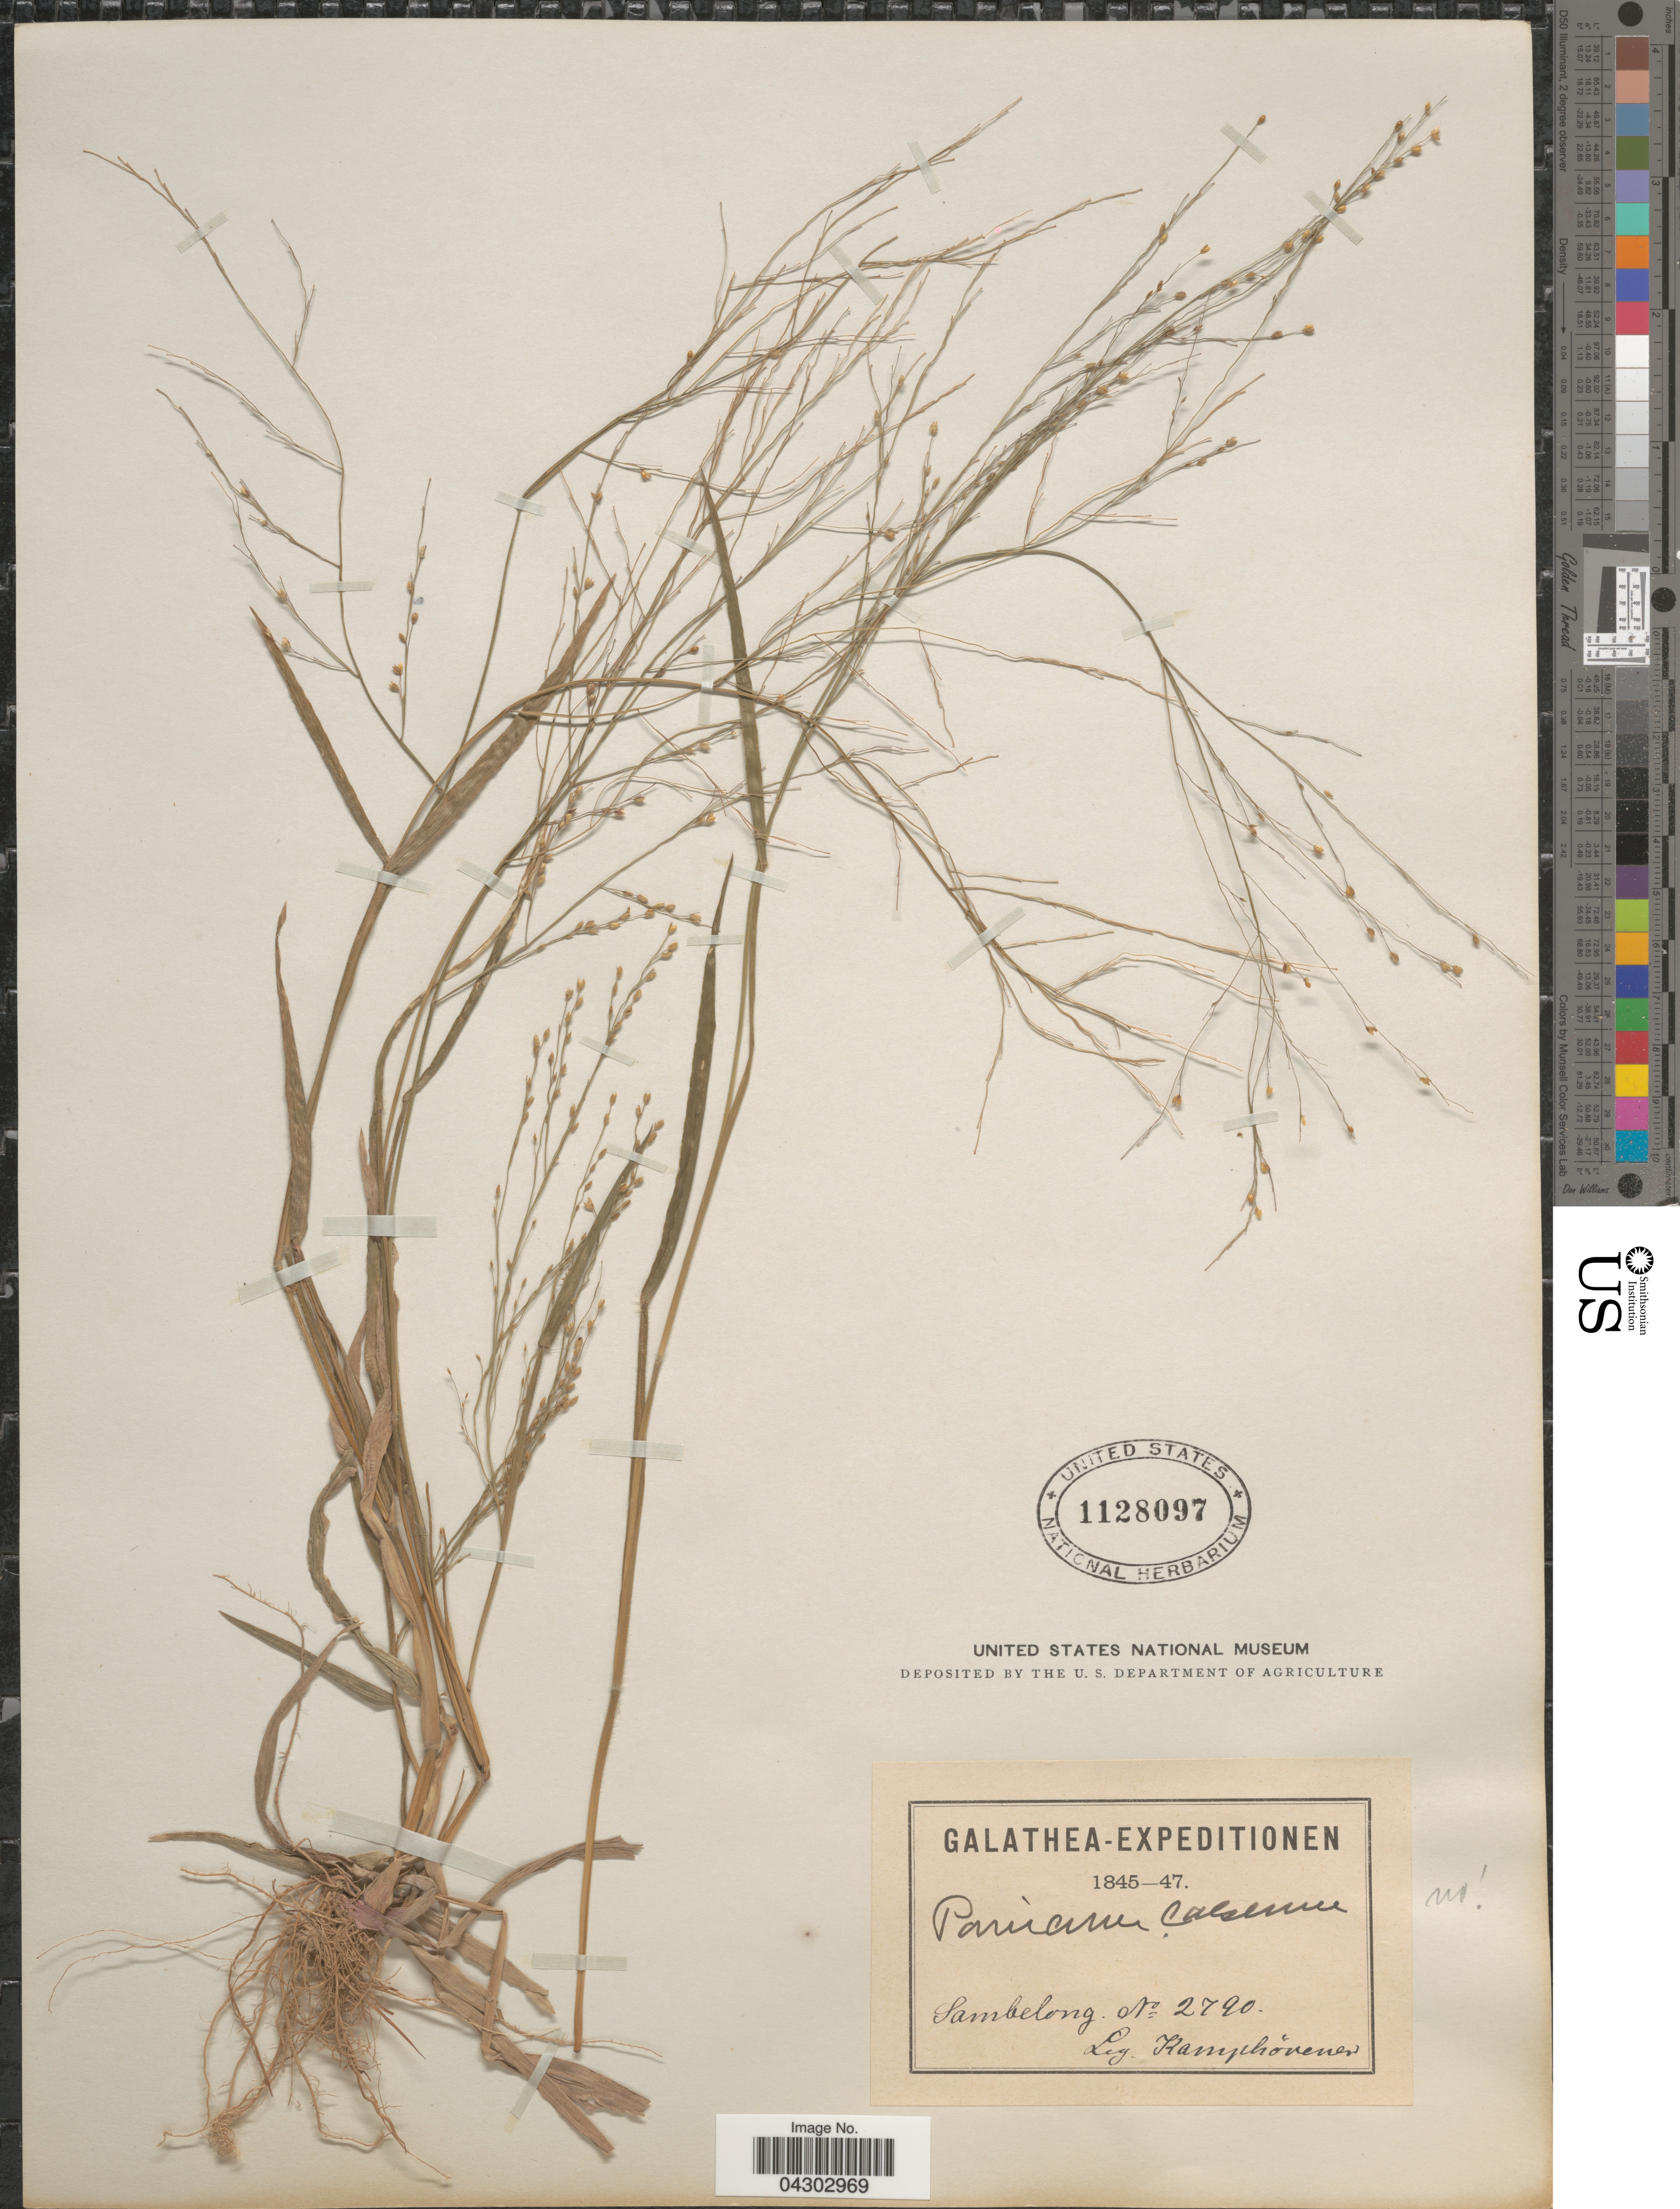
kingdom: Plantae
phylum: Tracheophyta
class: Liliopsida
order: Poales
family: Poaceae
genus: Panicum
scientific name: Panicum sp.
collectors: B. Kamphövener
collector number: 2790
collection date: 1845/1847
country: India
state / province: Andaman and Nicobar Islands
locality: Galathea-Expeditionen. Sambelong.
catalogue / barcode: US 1128097